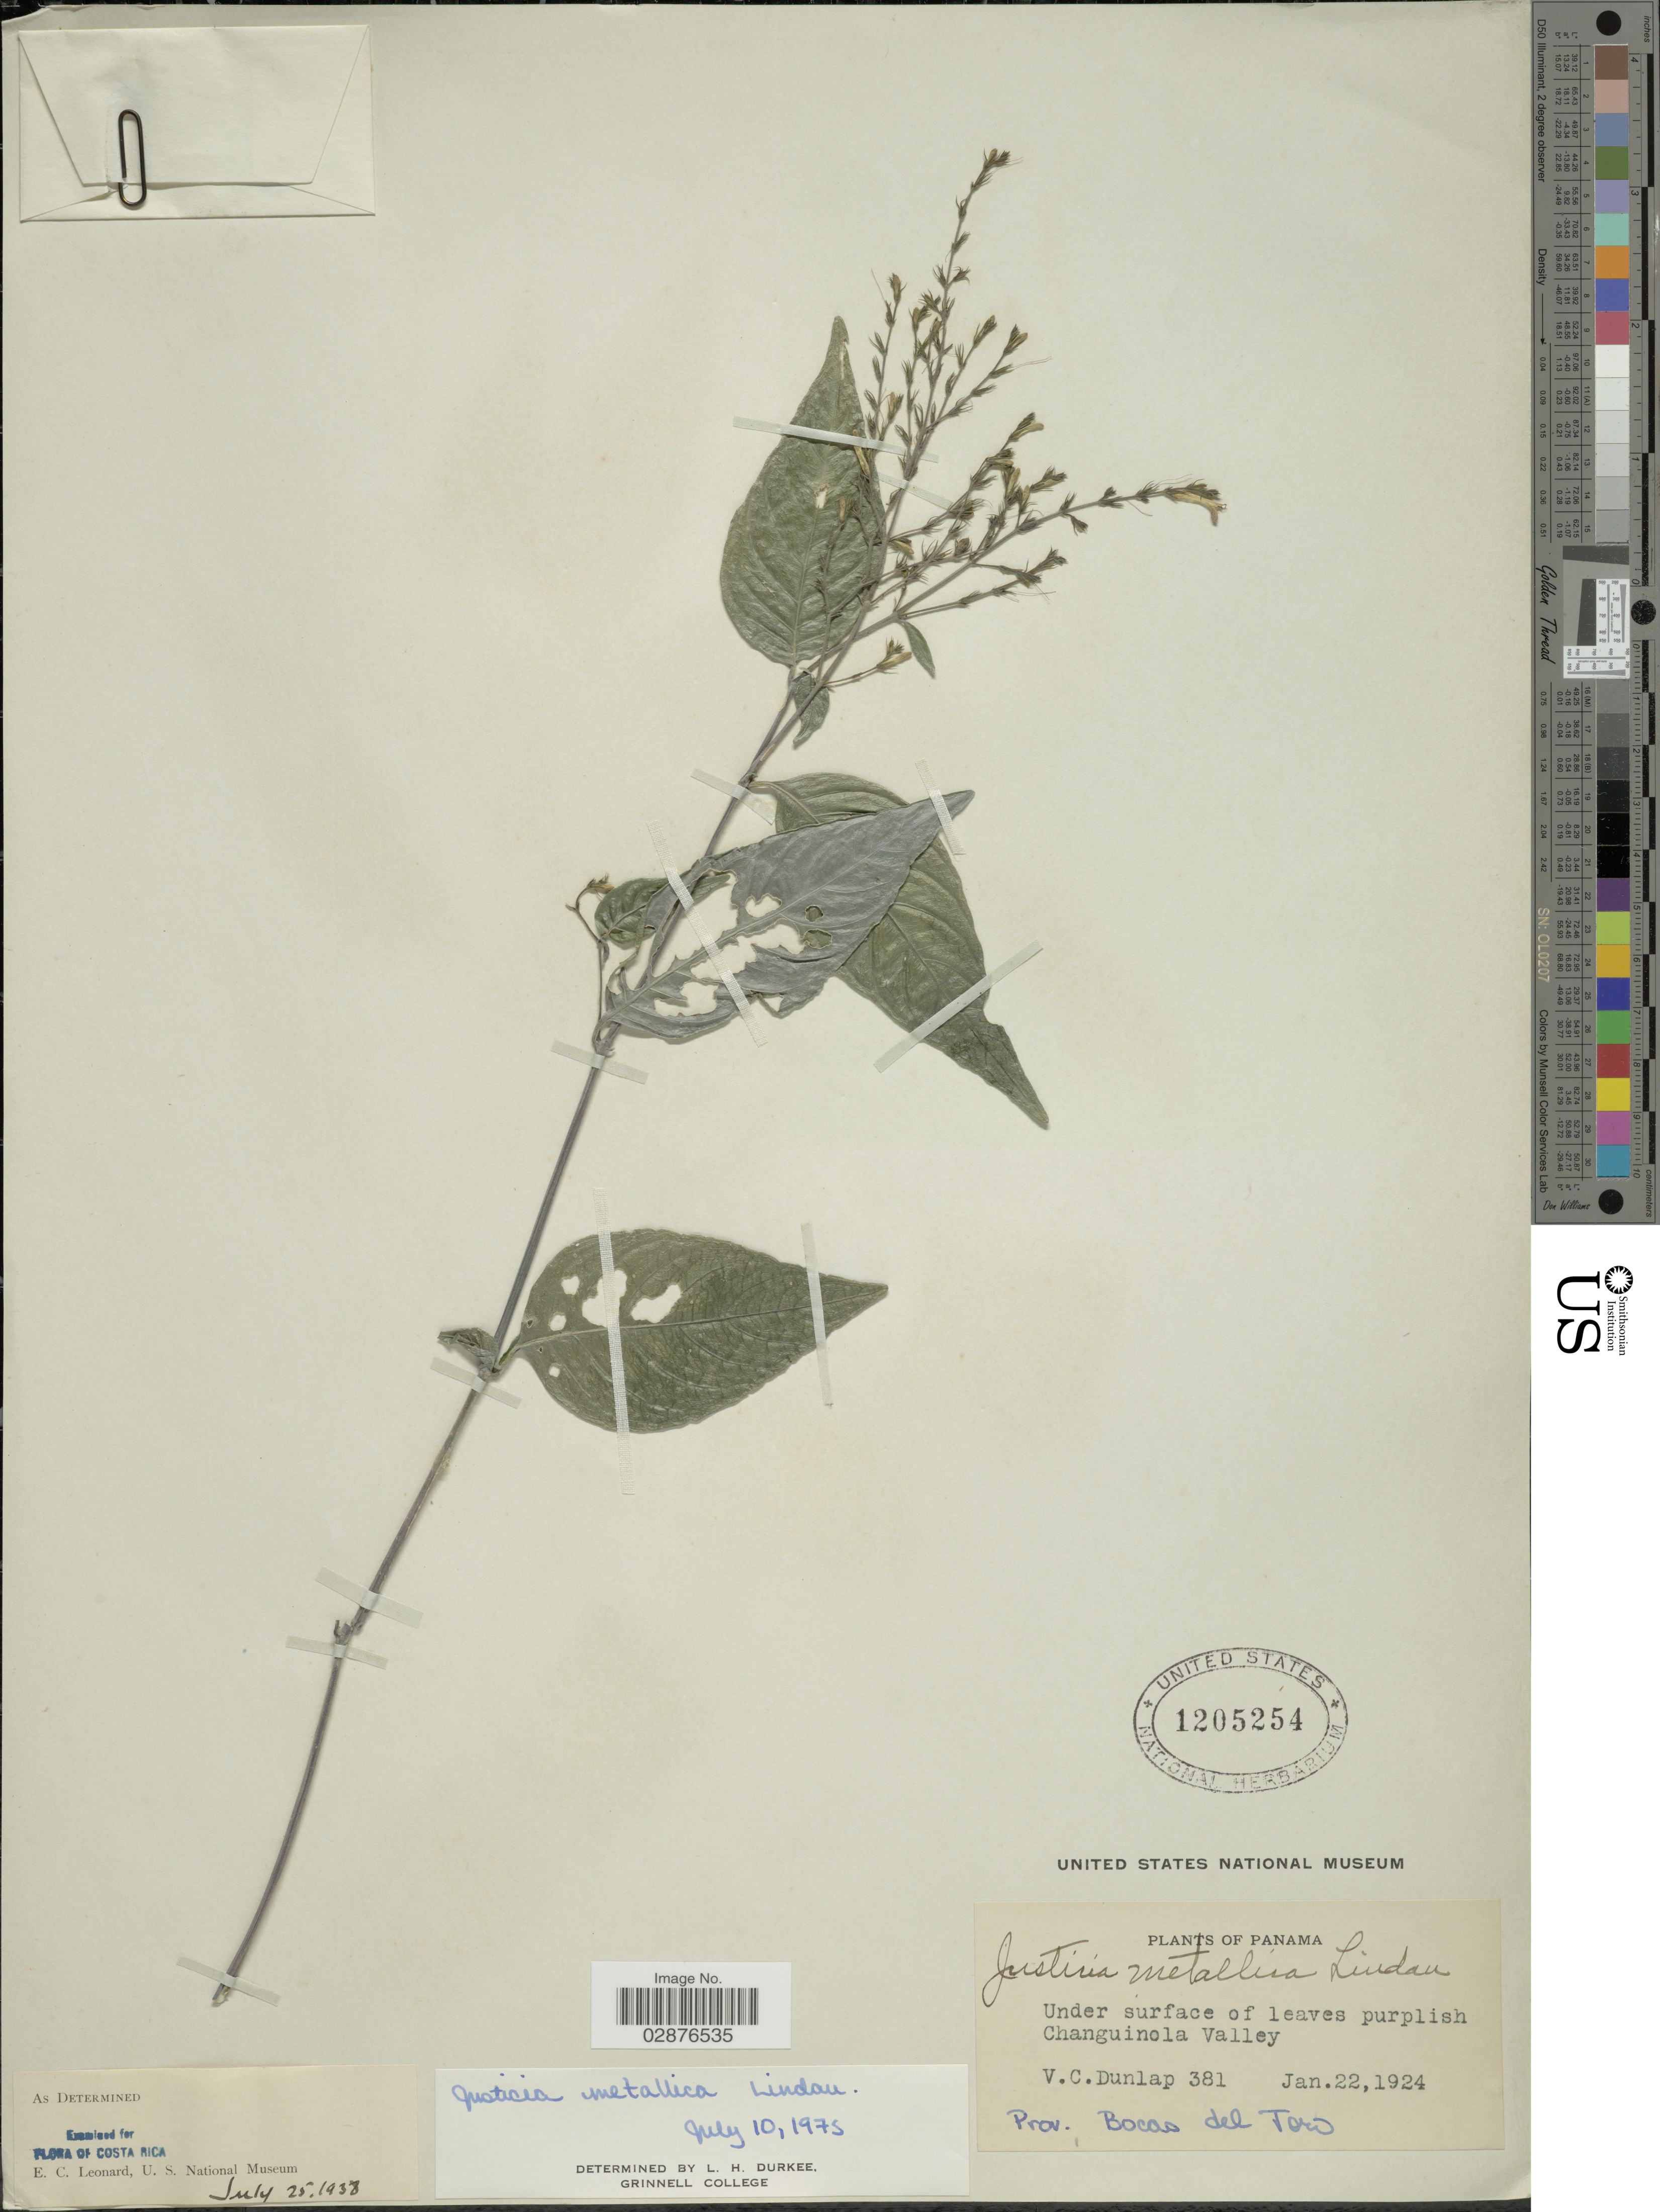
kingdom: Plantae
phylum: Tracheophyta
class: Magnoliopsida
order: Lamiales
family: Acanthaceae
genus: Justicia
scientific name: Justicia metallica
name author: Lindau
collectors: V. C. Dunlap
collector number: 381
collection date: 1924-01-22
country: Panama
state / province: Bocas del Toro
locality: Changuinola Valley.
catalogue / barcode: US 1205254